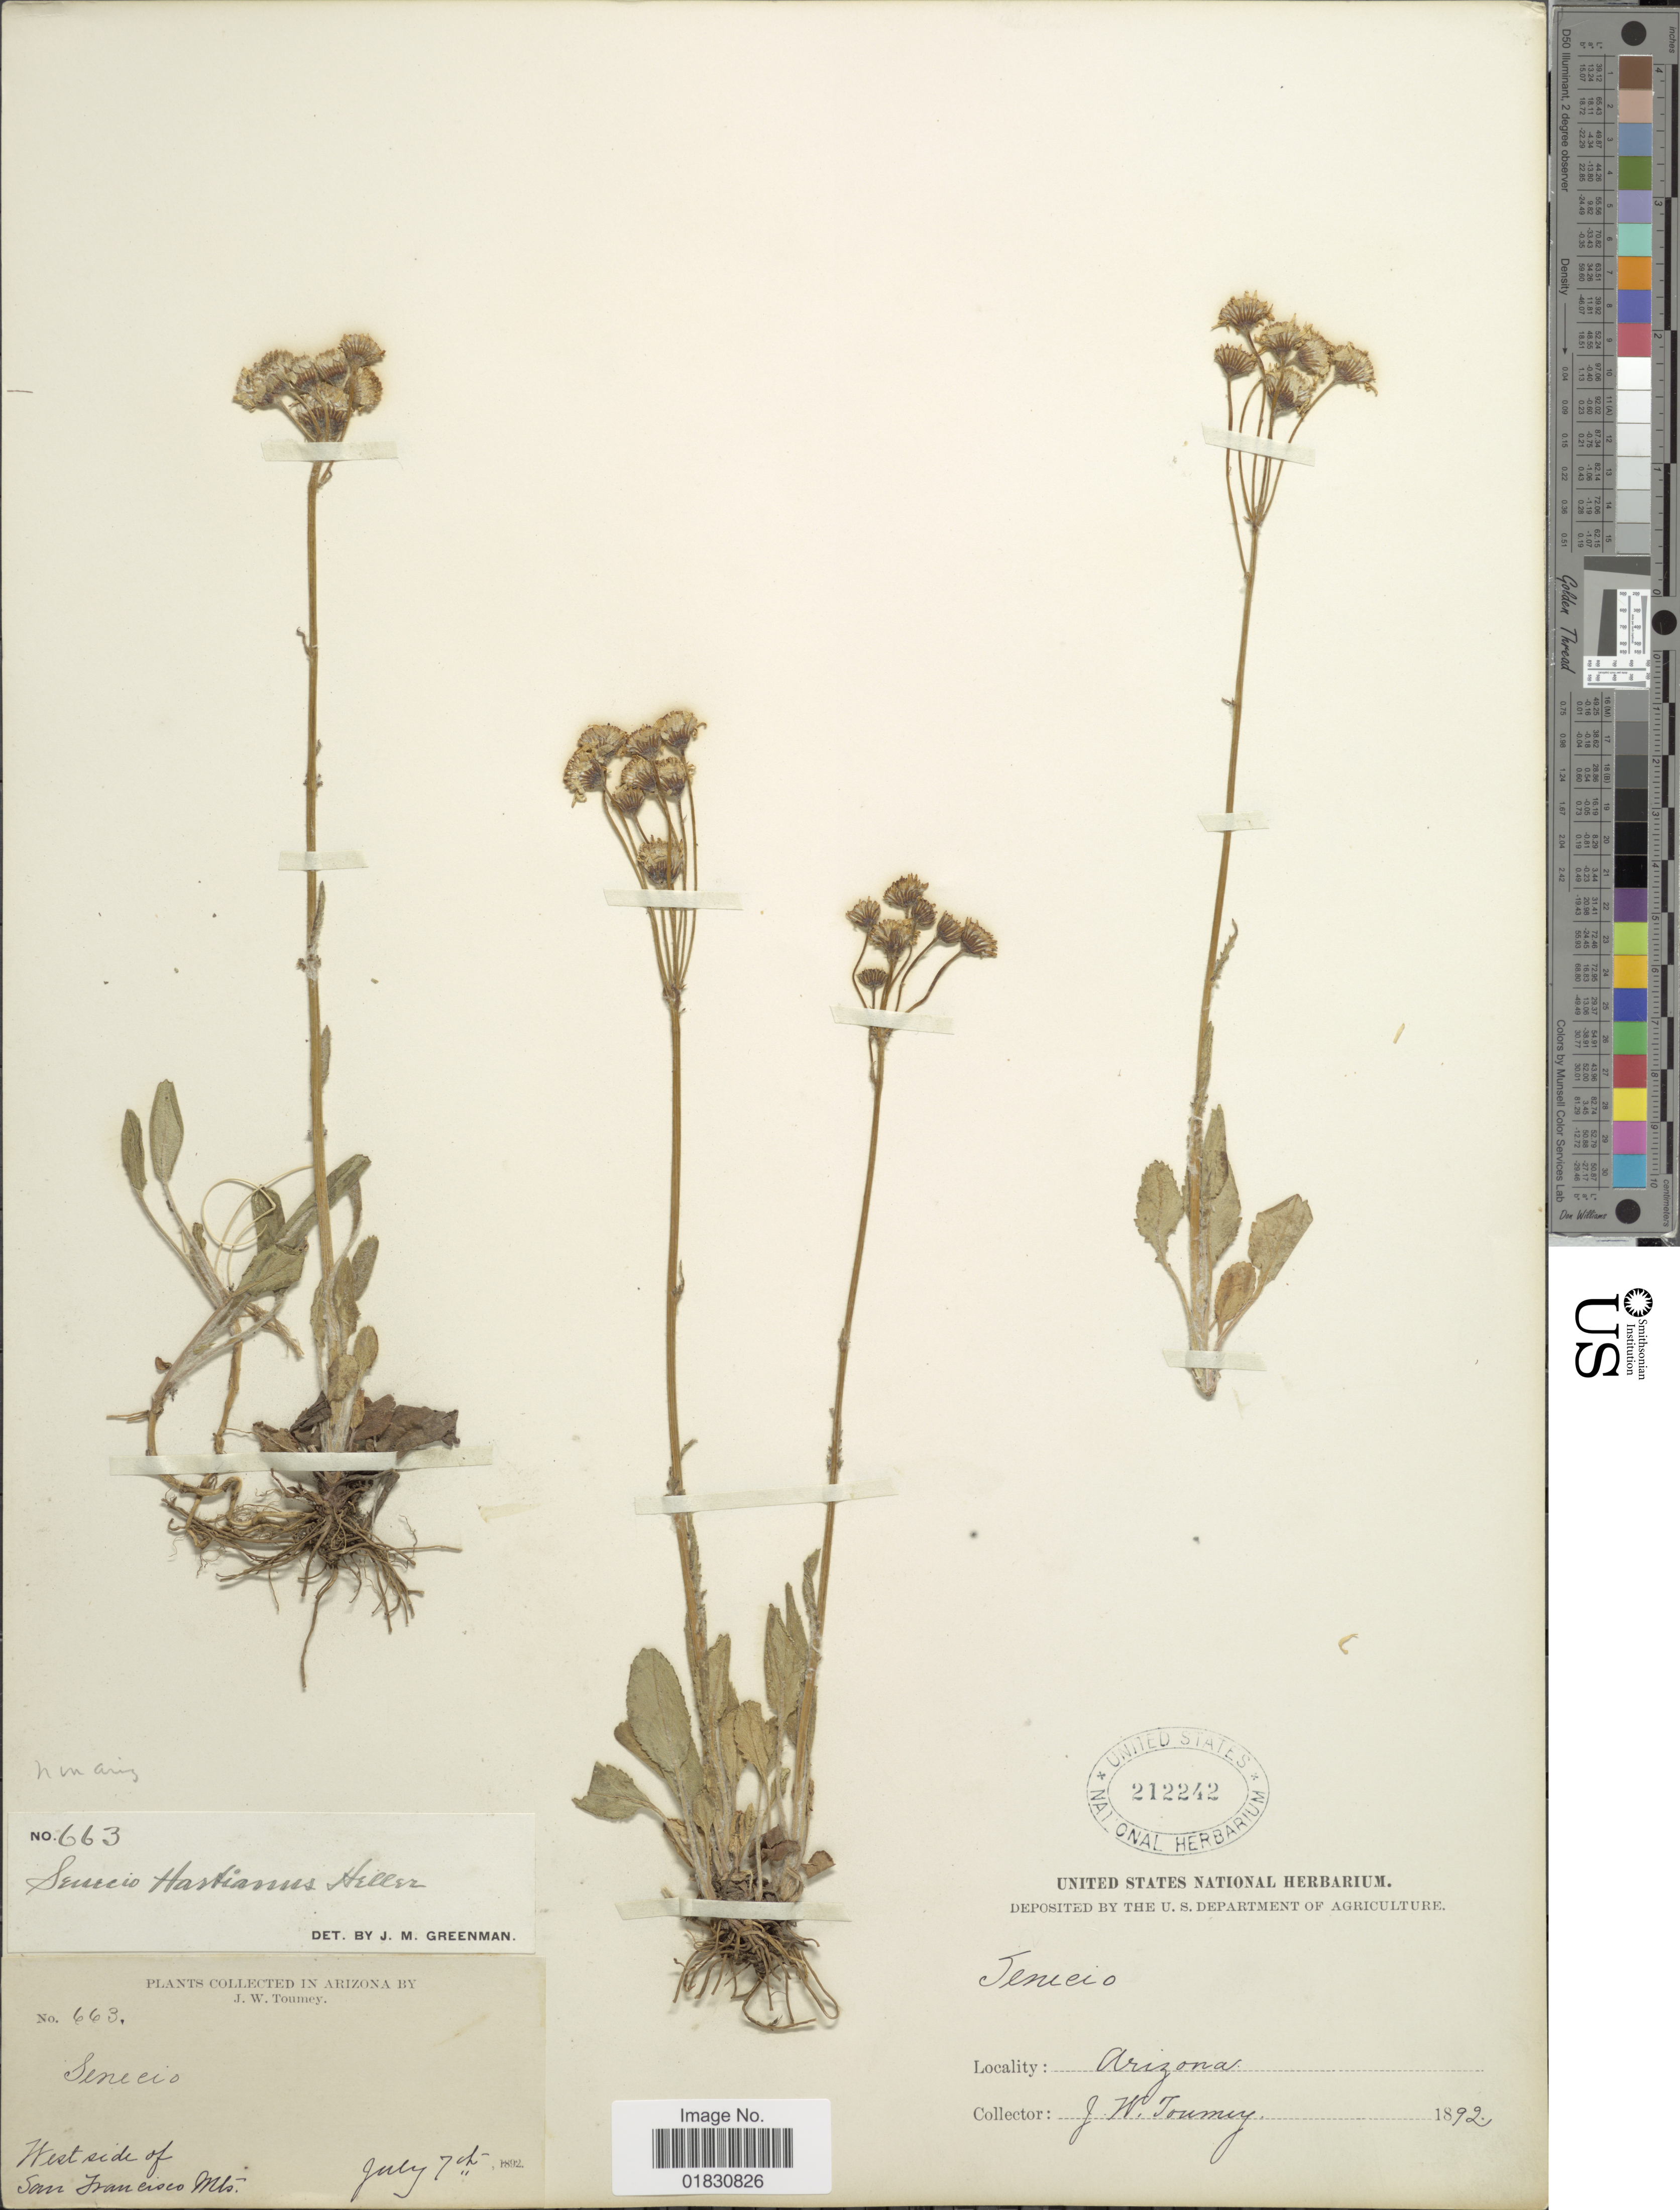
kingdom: Plantae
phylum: Tracheophyta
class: Magnoliopsida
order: Asterales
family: Asteraceae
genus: Packera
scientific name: Packera hartiana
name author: (A. Heller) W.A. Weber & Á. Löve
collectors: J. W. Toumey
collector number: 663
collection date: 1892-07-07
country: United States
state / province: Arizona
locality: West side of San Francisco Mts.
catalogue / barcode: US 212242